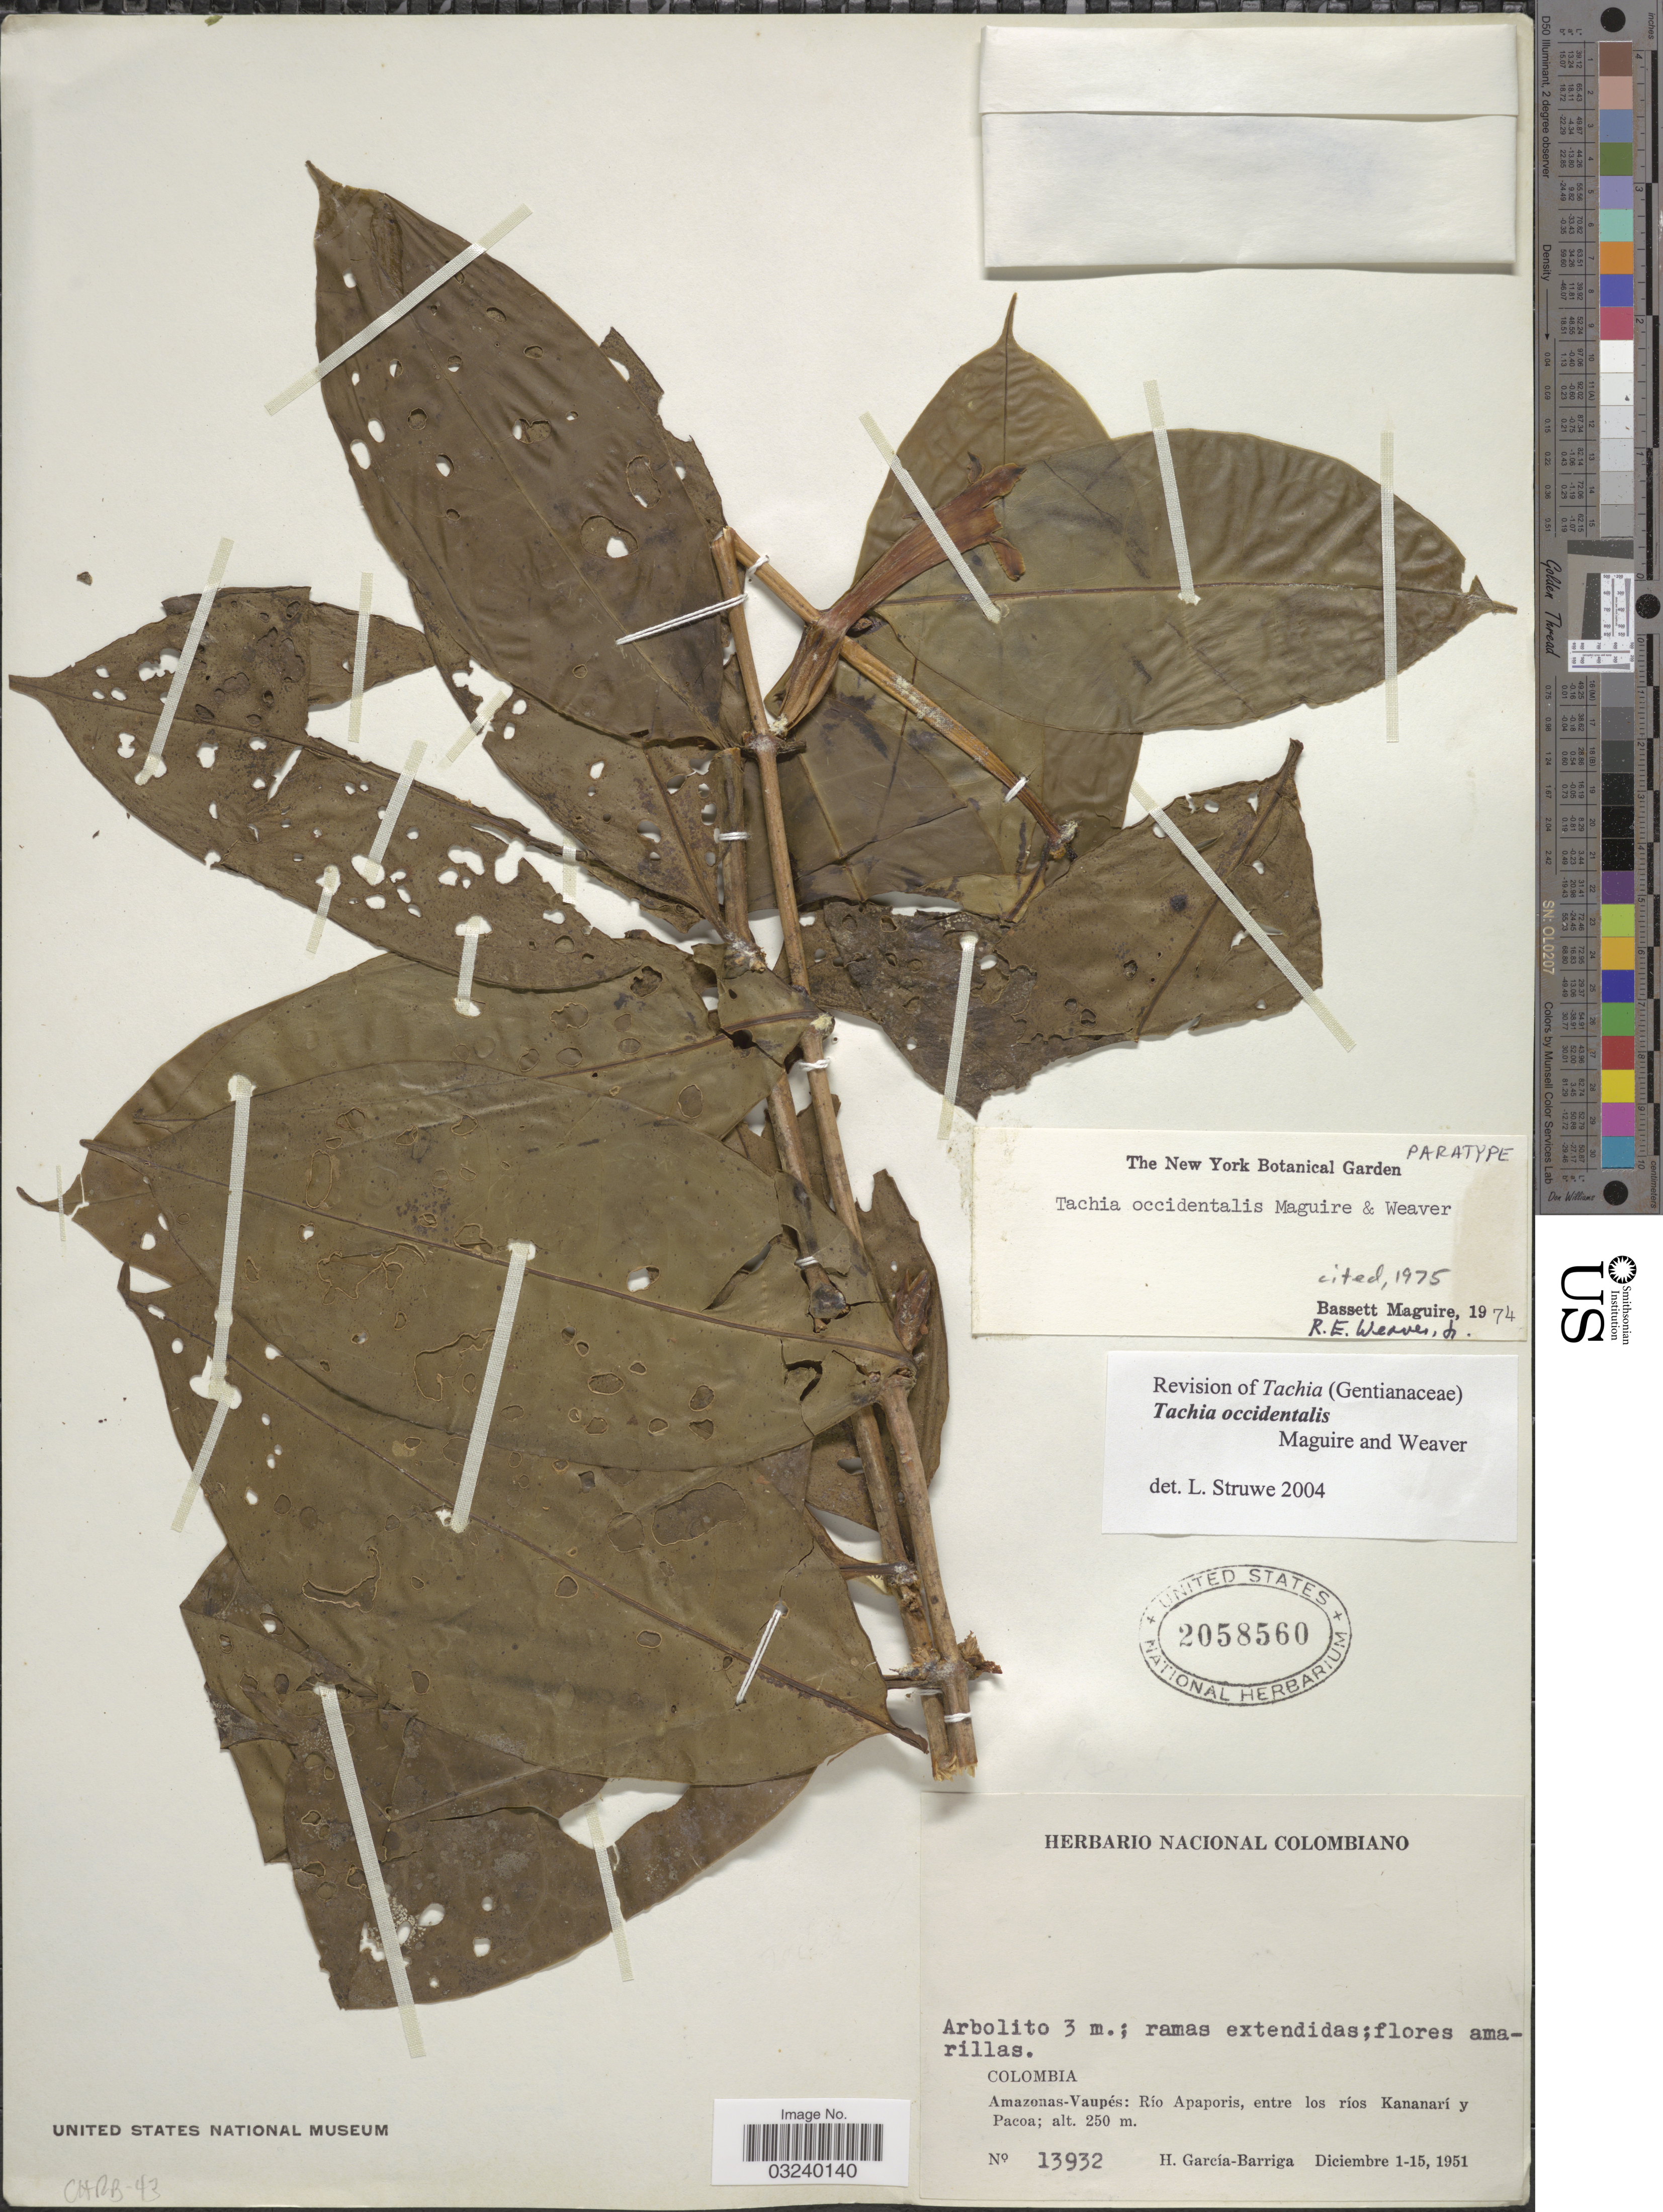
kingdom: Plantae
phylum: Tracheophyta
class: Magnoliopsida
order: Gentianales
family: Gentianaceae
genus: Tachia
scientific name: Tachia occidentalis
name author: Maguire & Weaver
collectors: H. García Barriga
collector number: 13932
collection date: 1951-12-01/1951-12-15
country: Colombia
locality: Amazonas-Vaupés: Río Apaporis, entre los ríos Kananarí y Pacoa.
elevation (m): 250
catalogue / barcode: US 2058560